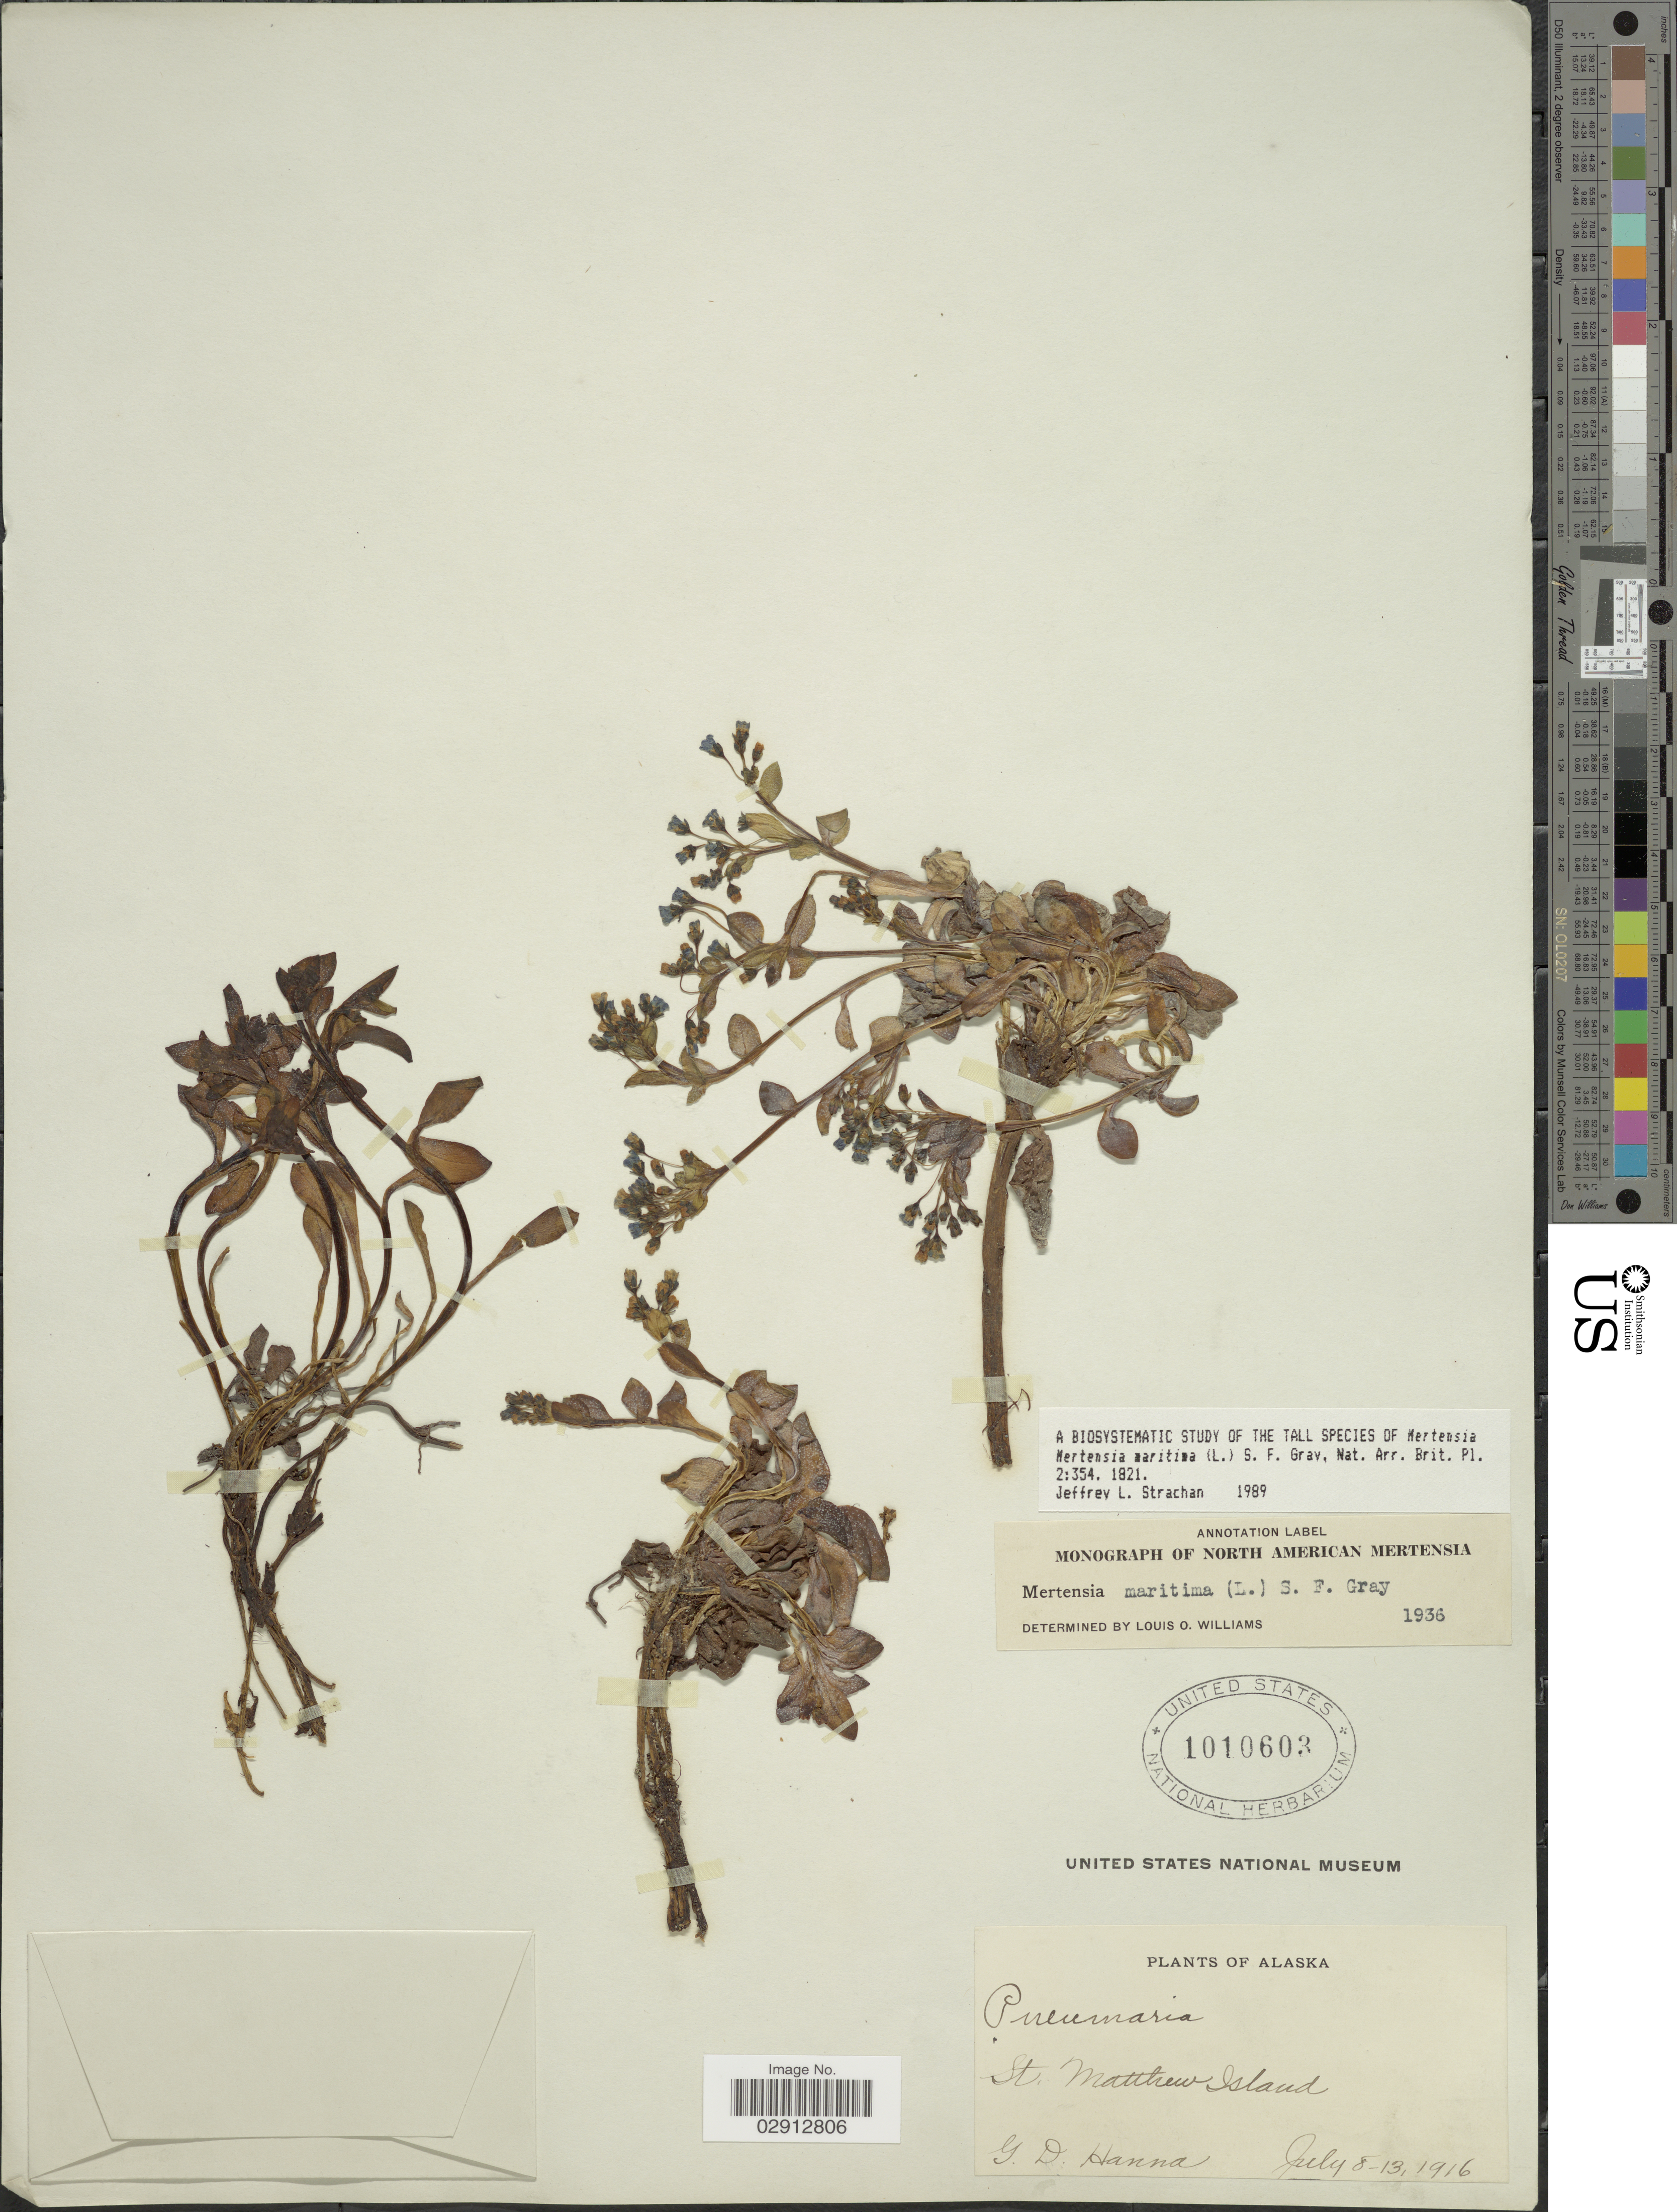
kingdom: Plantae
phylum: Tracheophyta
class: Magnoliopsida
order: Boraginales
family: Boraginaceae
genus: Mertensia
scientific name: Mertensia maritima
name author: (L.) S.F. Gray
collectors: G. D. Hanna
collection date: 1916-07-08/1916-07-13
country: United States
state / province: Alaska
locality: St. Matthew Island.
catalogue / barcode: US 1010603